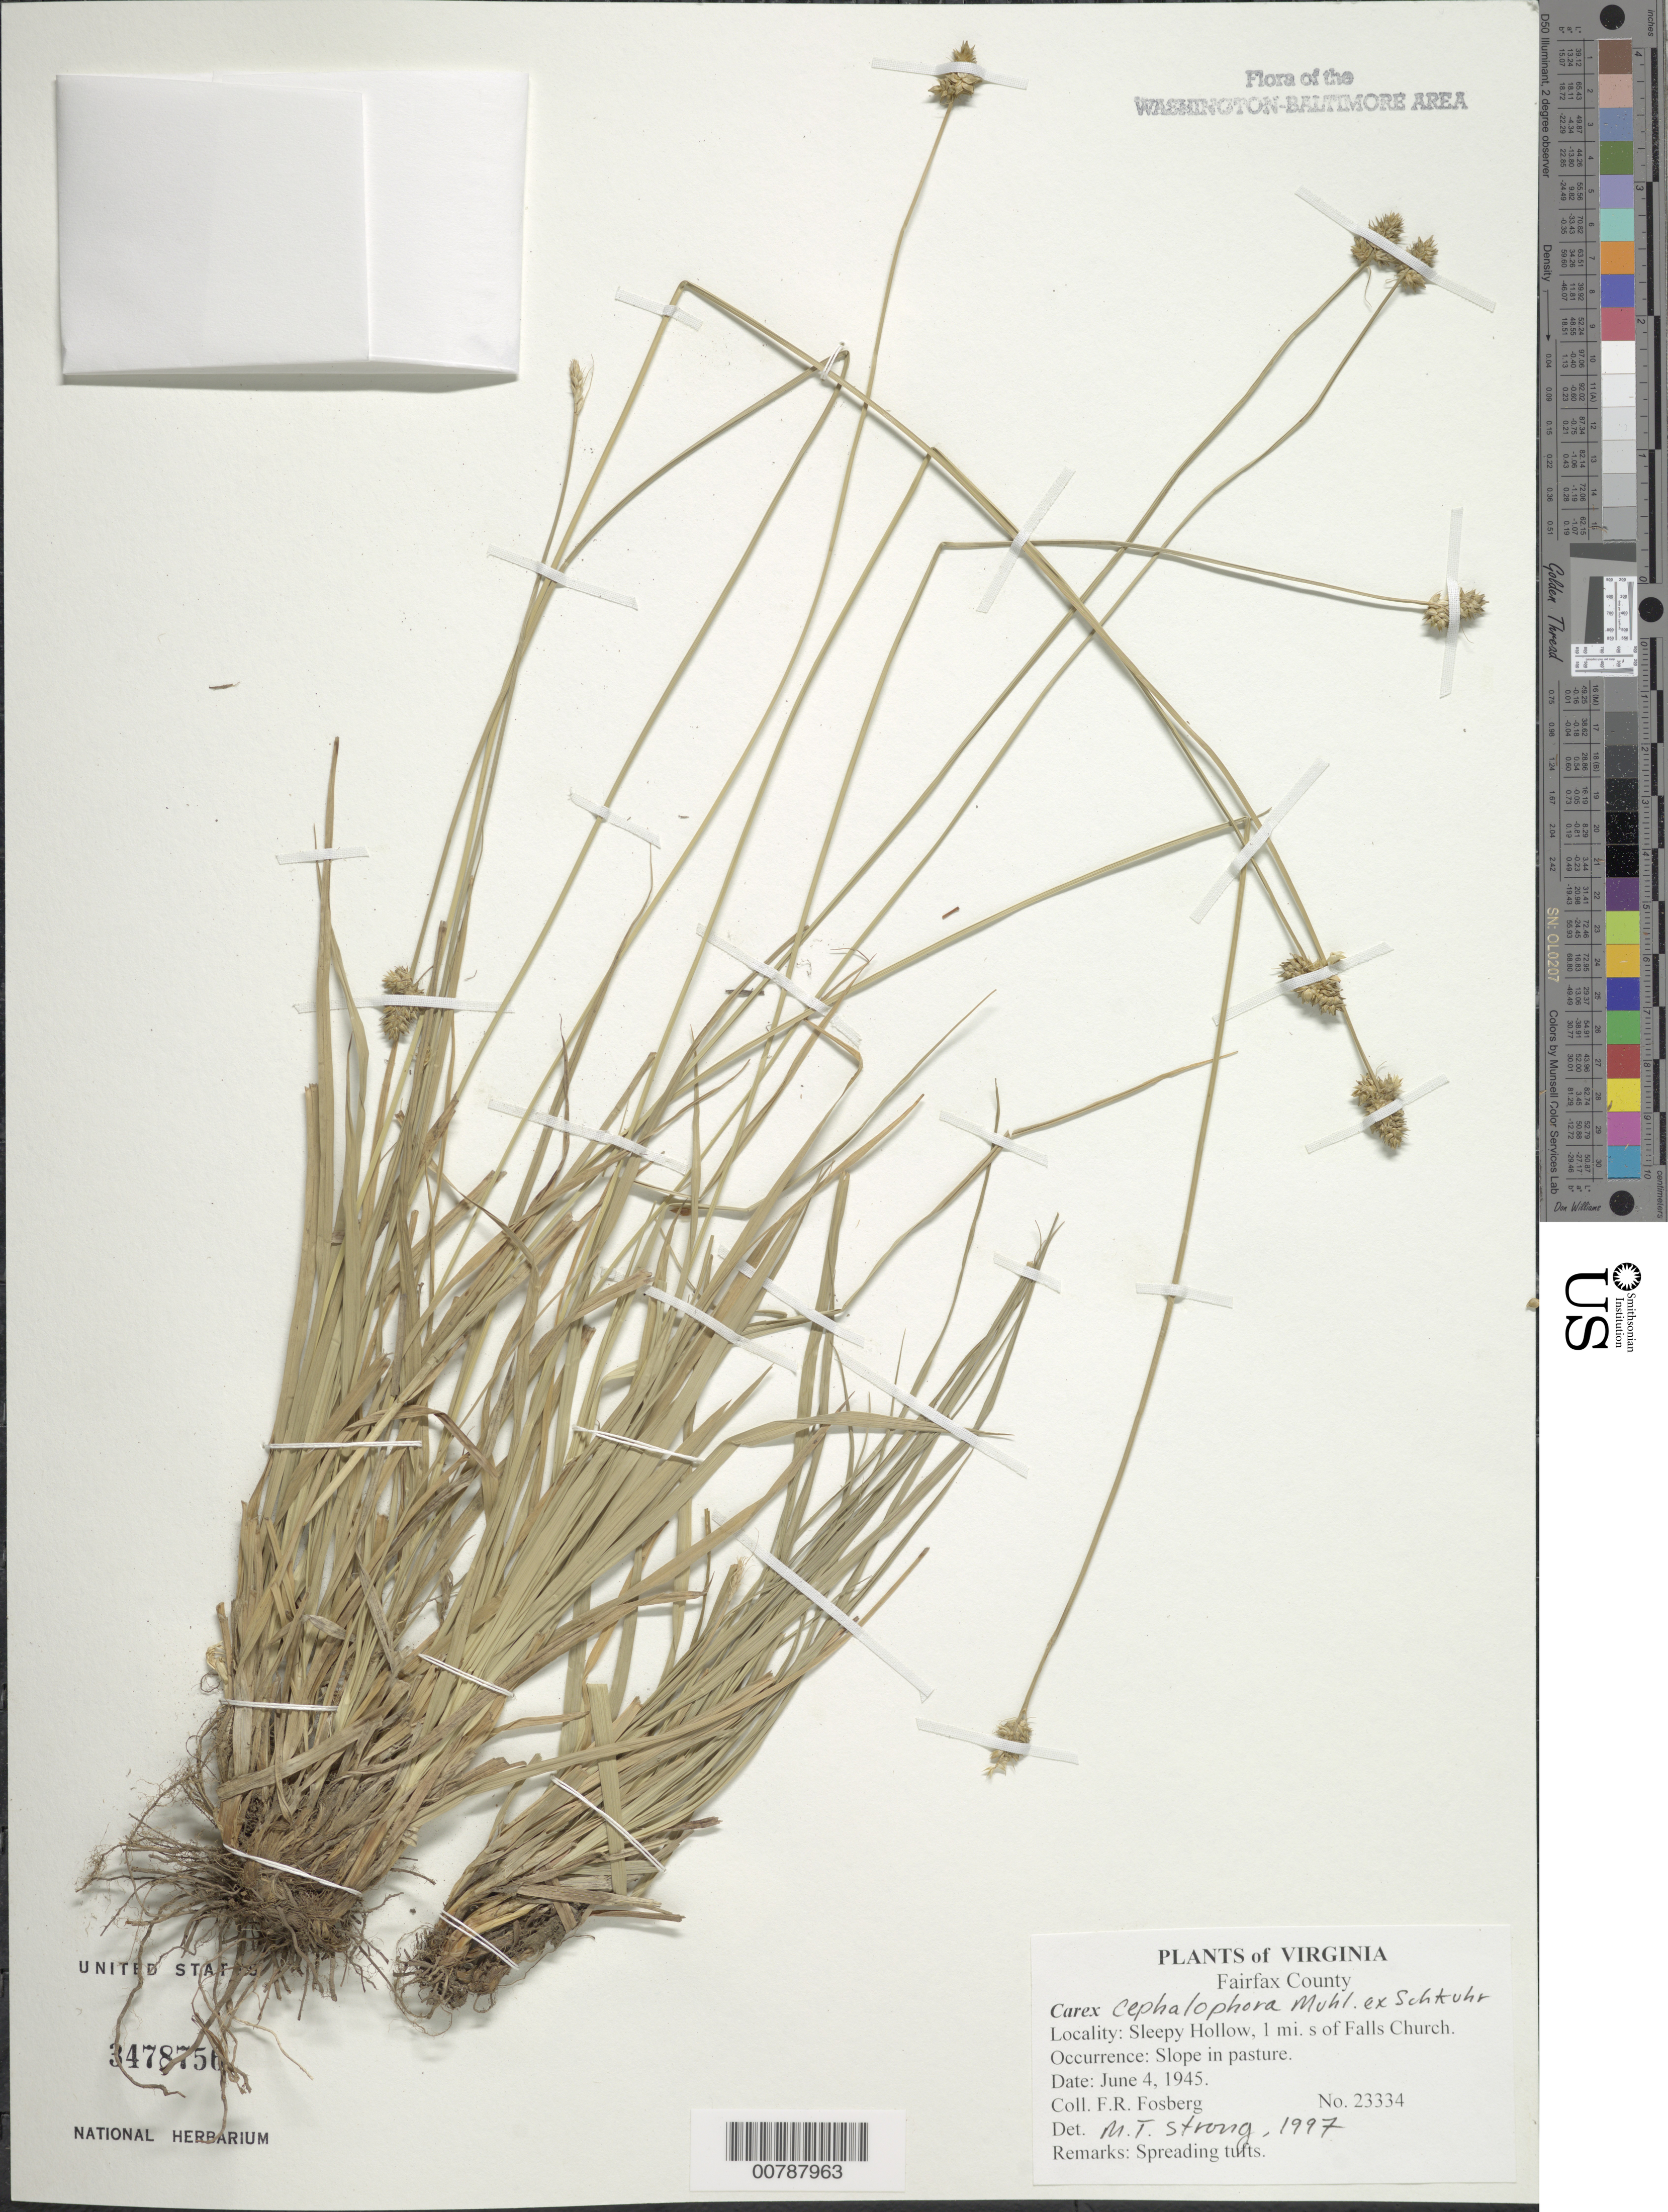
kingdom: Plantae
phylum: Tracheophyta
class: Liliopsida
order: Poales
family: Cyperaceae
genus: Carex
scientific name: Carex cephalophora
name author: Muhl. ex Willd.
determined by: Strong, M. T., (US), Smithsonian Institution - National Museum of Natural History (UNITED STATES)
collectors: F. R. Fosberg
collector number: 23334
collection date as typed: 04 Jun 1945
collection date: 1945-06-04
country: United States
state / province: Virginia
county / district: Fairfax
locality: Sleepy Hollow, 1 mi. S of Falls Church.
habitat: Slope in pasture.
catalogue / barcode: US 3478756